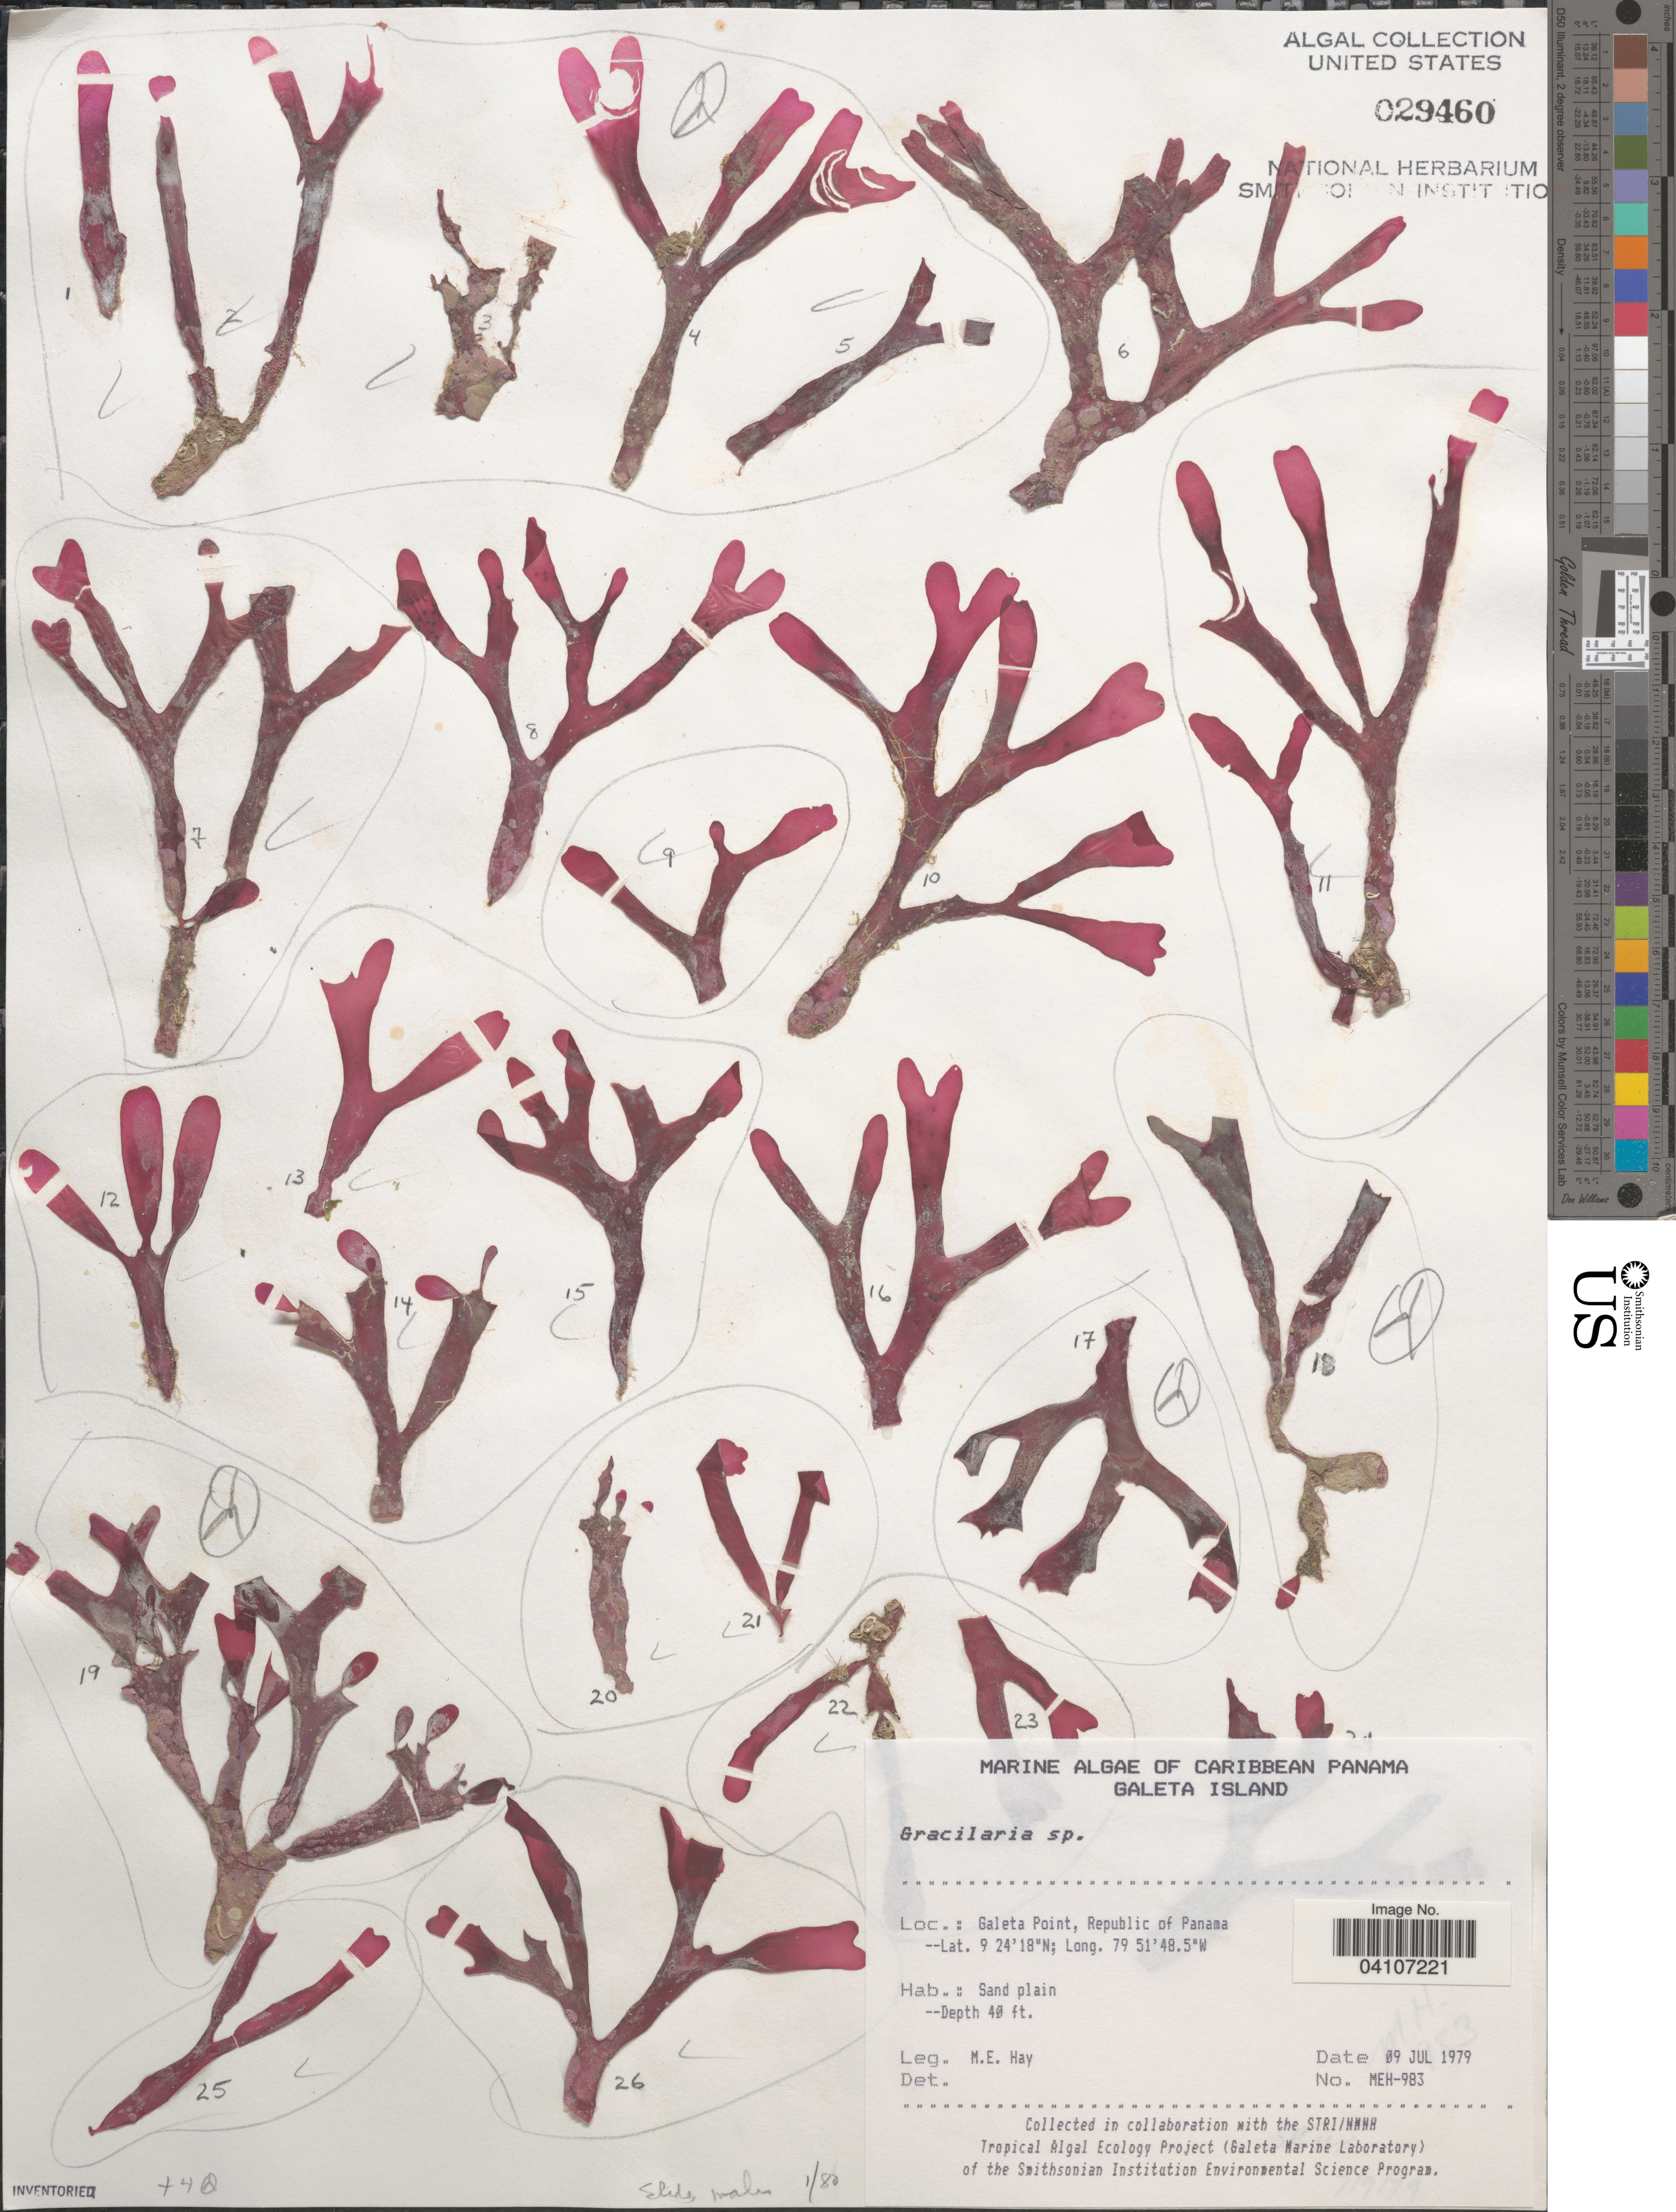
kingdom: Plantae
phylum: Rhodophyta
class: Florideophyceae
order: Gracilariales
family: Gracilariaceae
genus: Gracilaria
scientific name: Gracilaria sp.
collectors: M. E. Hay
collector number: MEH-983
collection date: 1979-07-09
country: Panama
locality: Caribbean Panama. Galeta Island. Galeta Point, Republic of Panama.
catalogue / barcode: US 29460